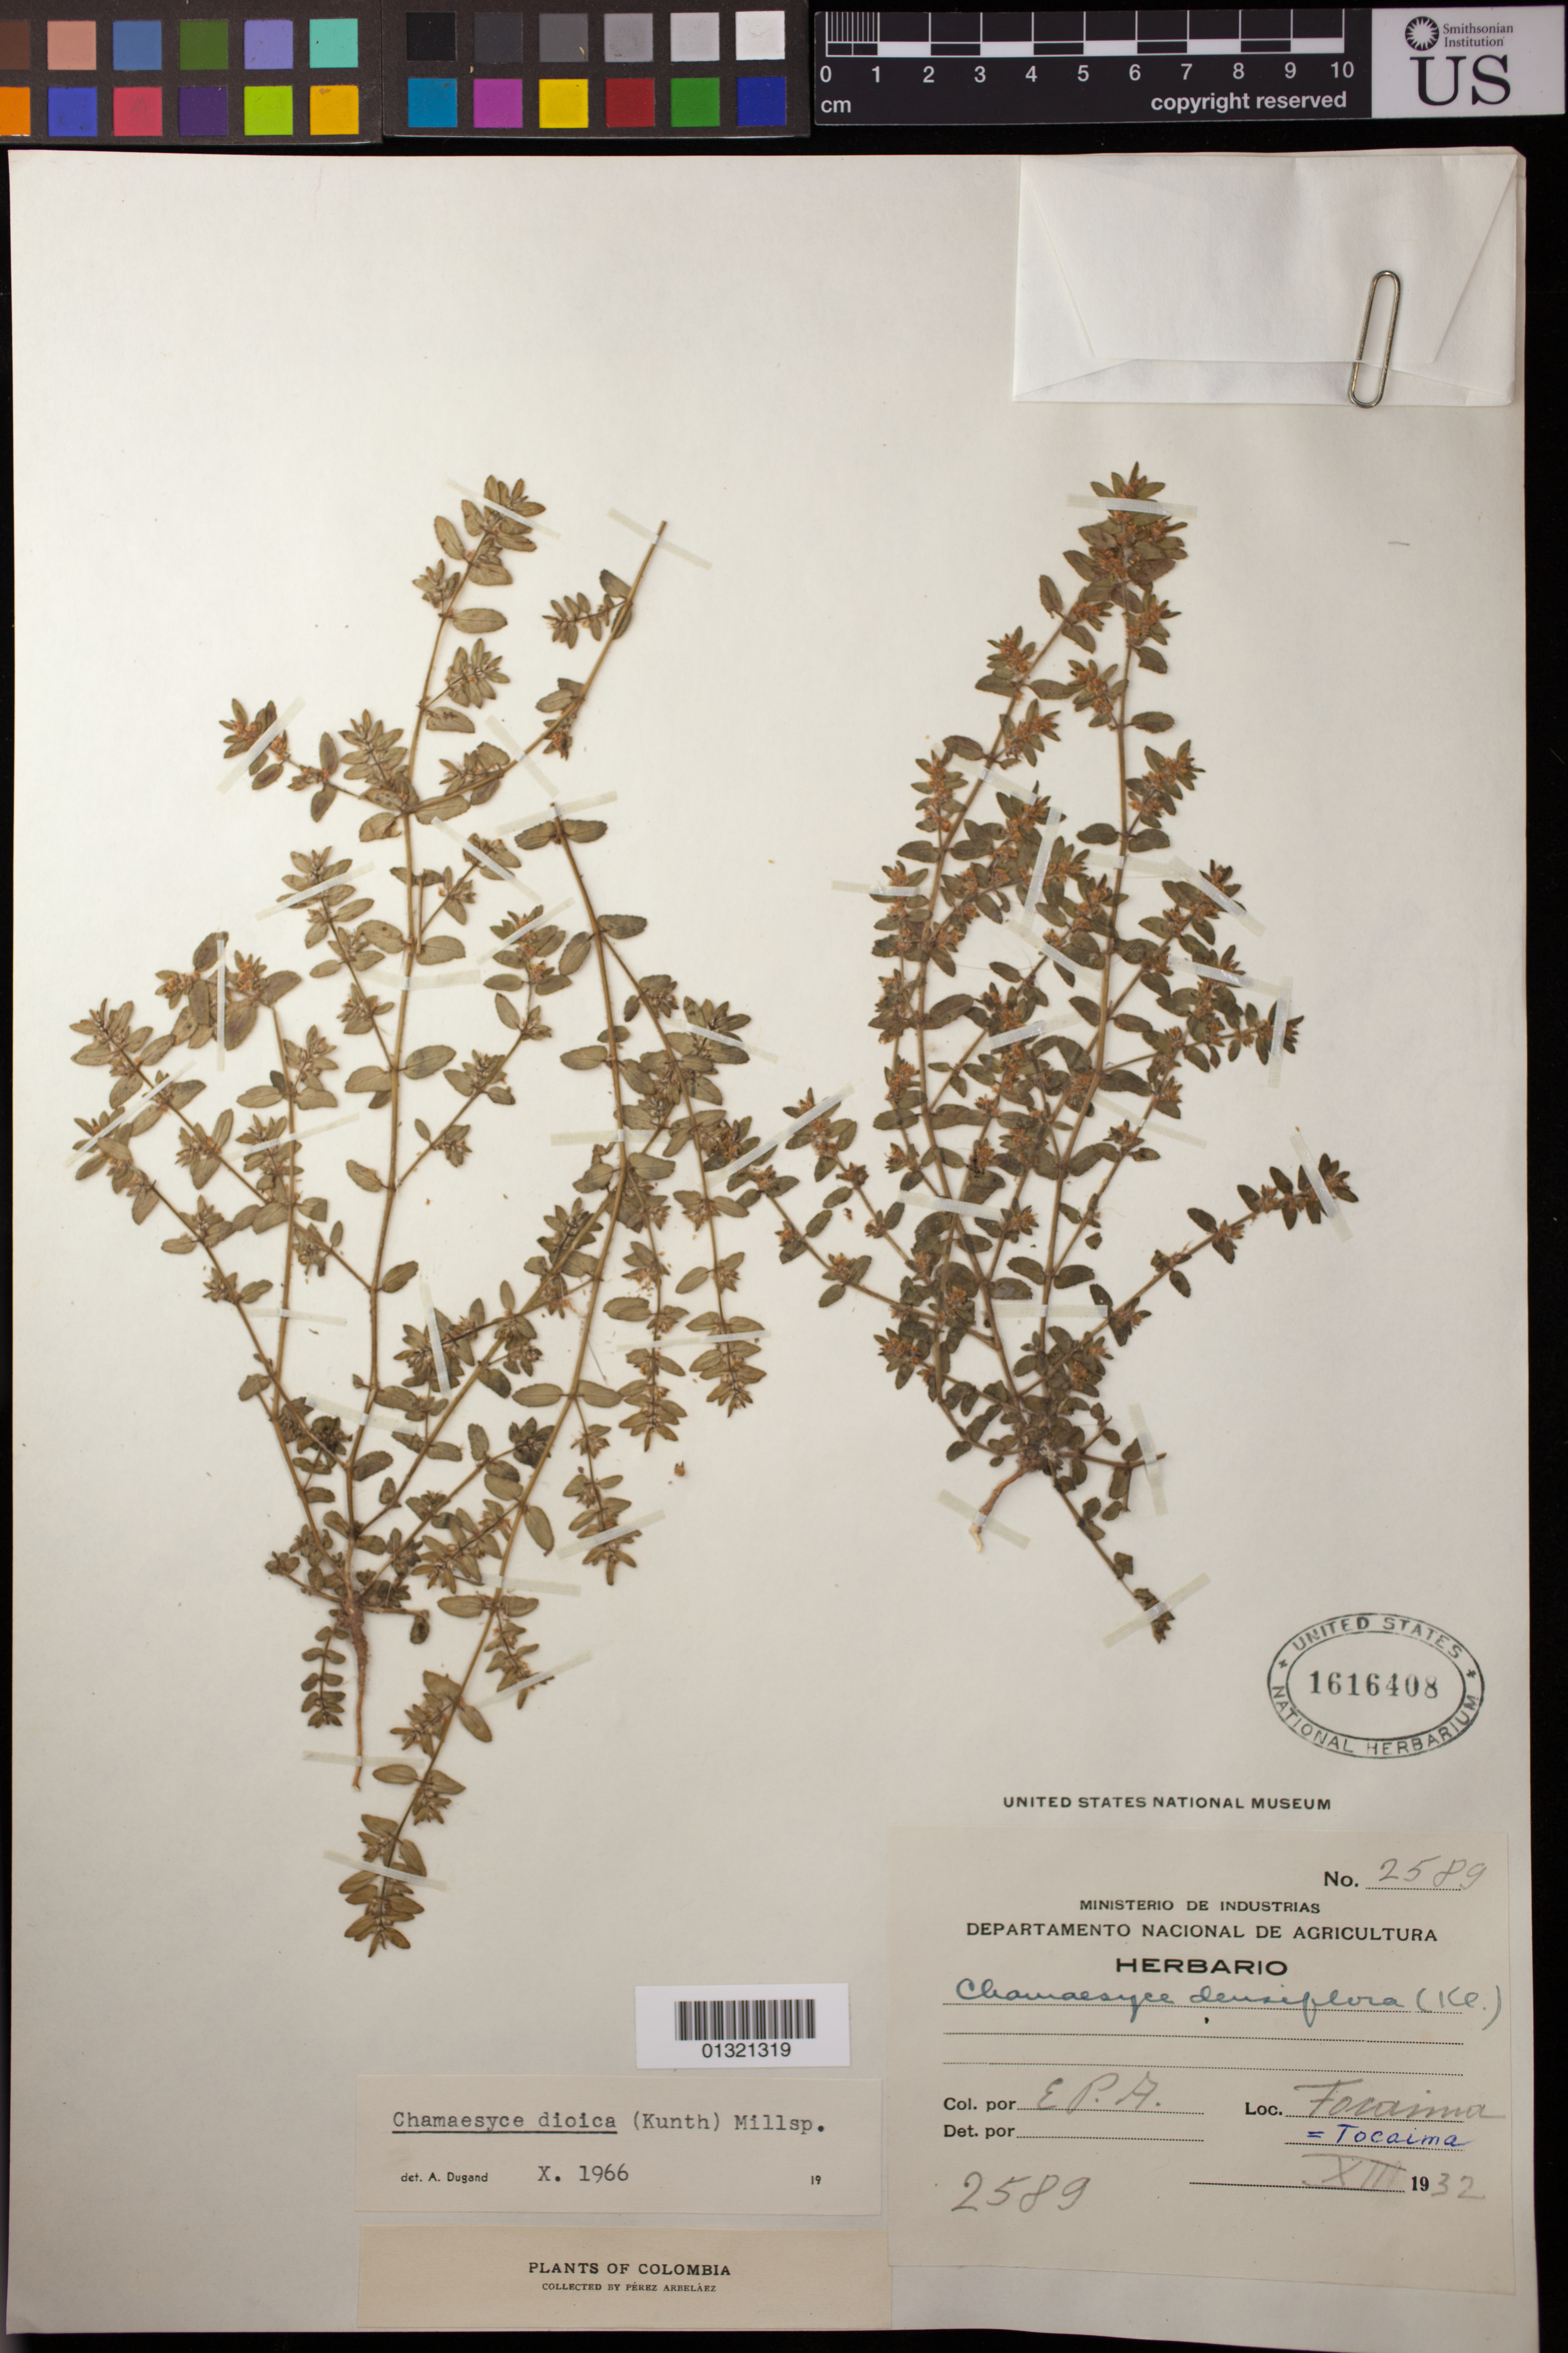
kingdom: Plantae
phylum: Tracheophyta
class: Magnoliopsida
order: Malpighiales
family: Euphorbiaceae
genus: Euphorbia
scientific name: Euphorbia dioeca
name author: Kunth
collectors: E. P. Arbelaez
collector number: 2589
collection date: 1932-12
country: Colombia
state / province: Cundinamarca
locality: Tocaima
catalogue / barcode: US 1616408